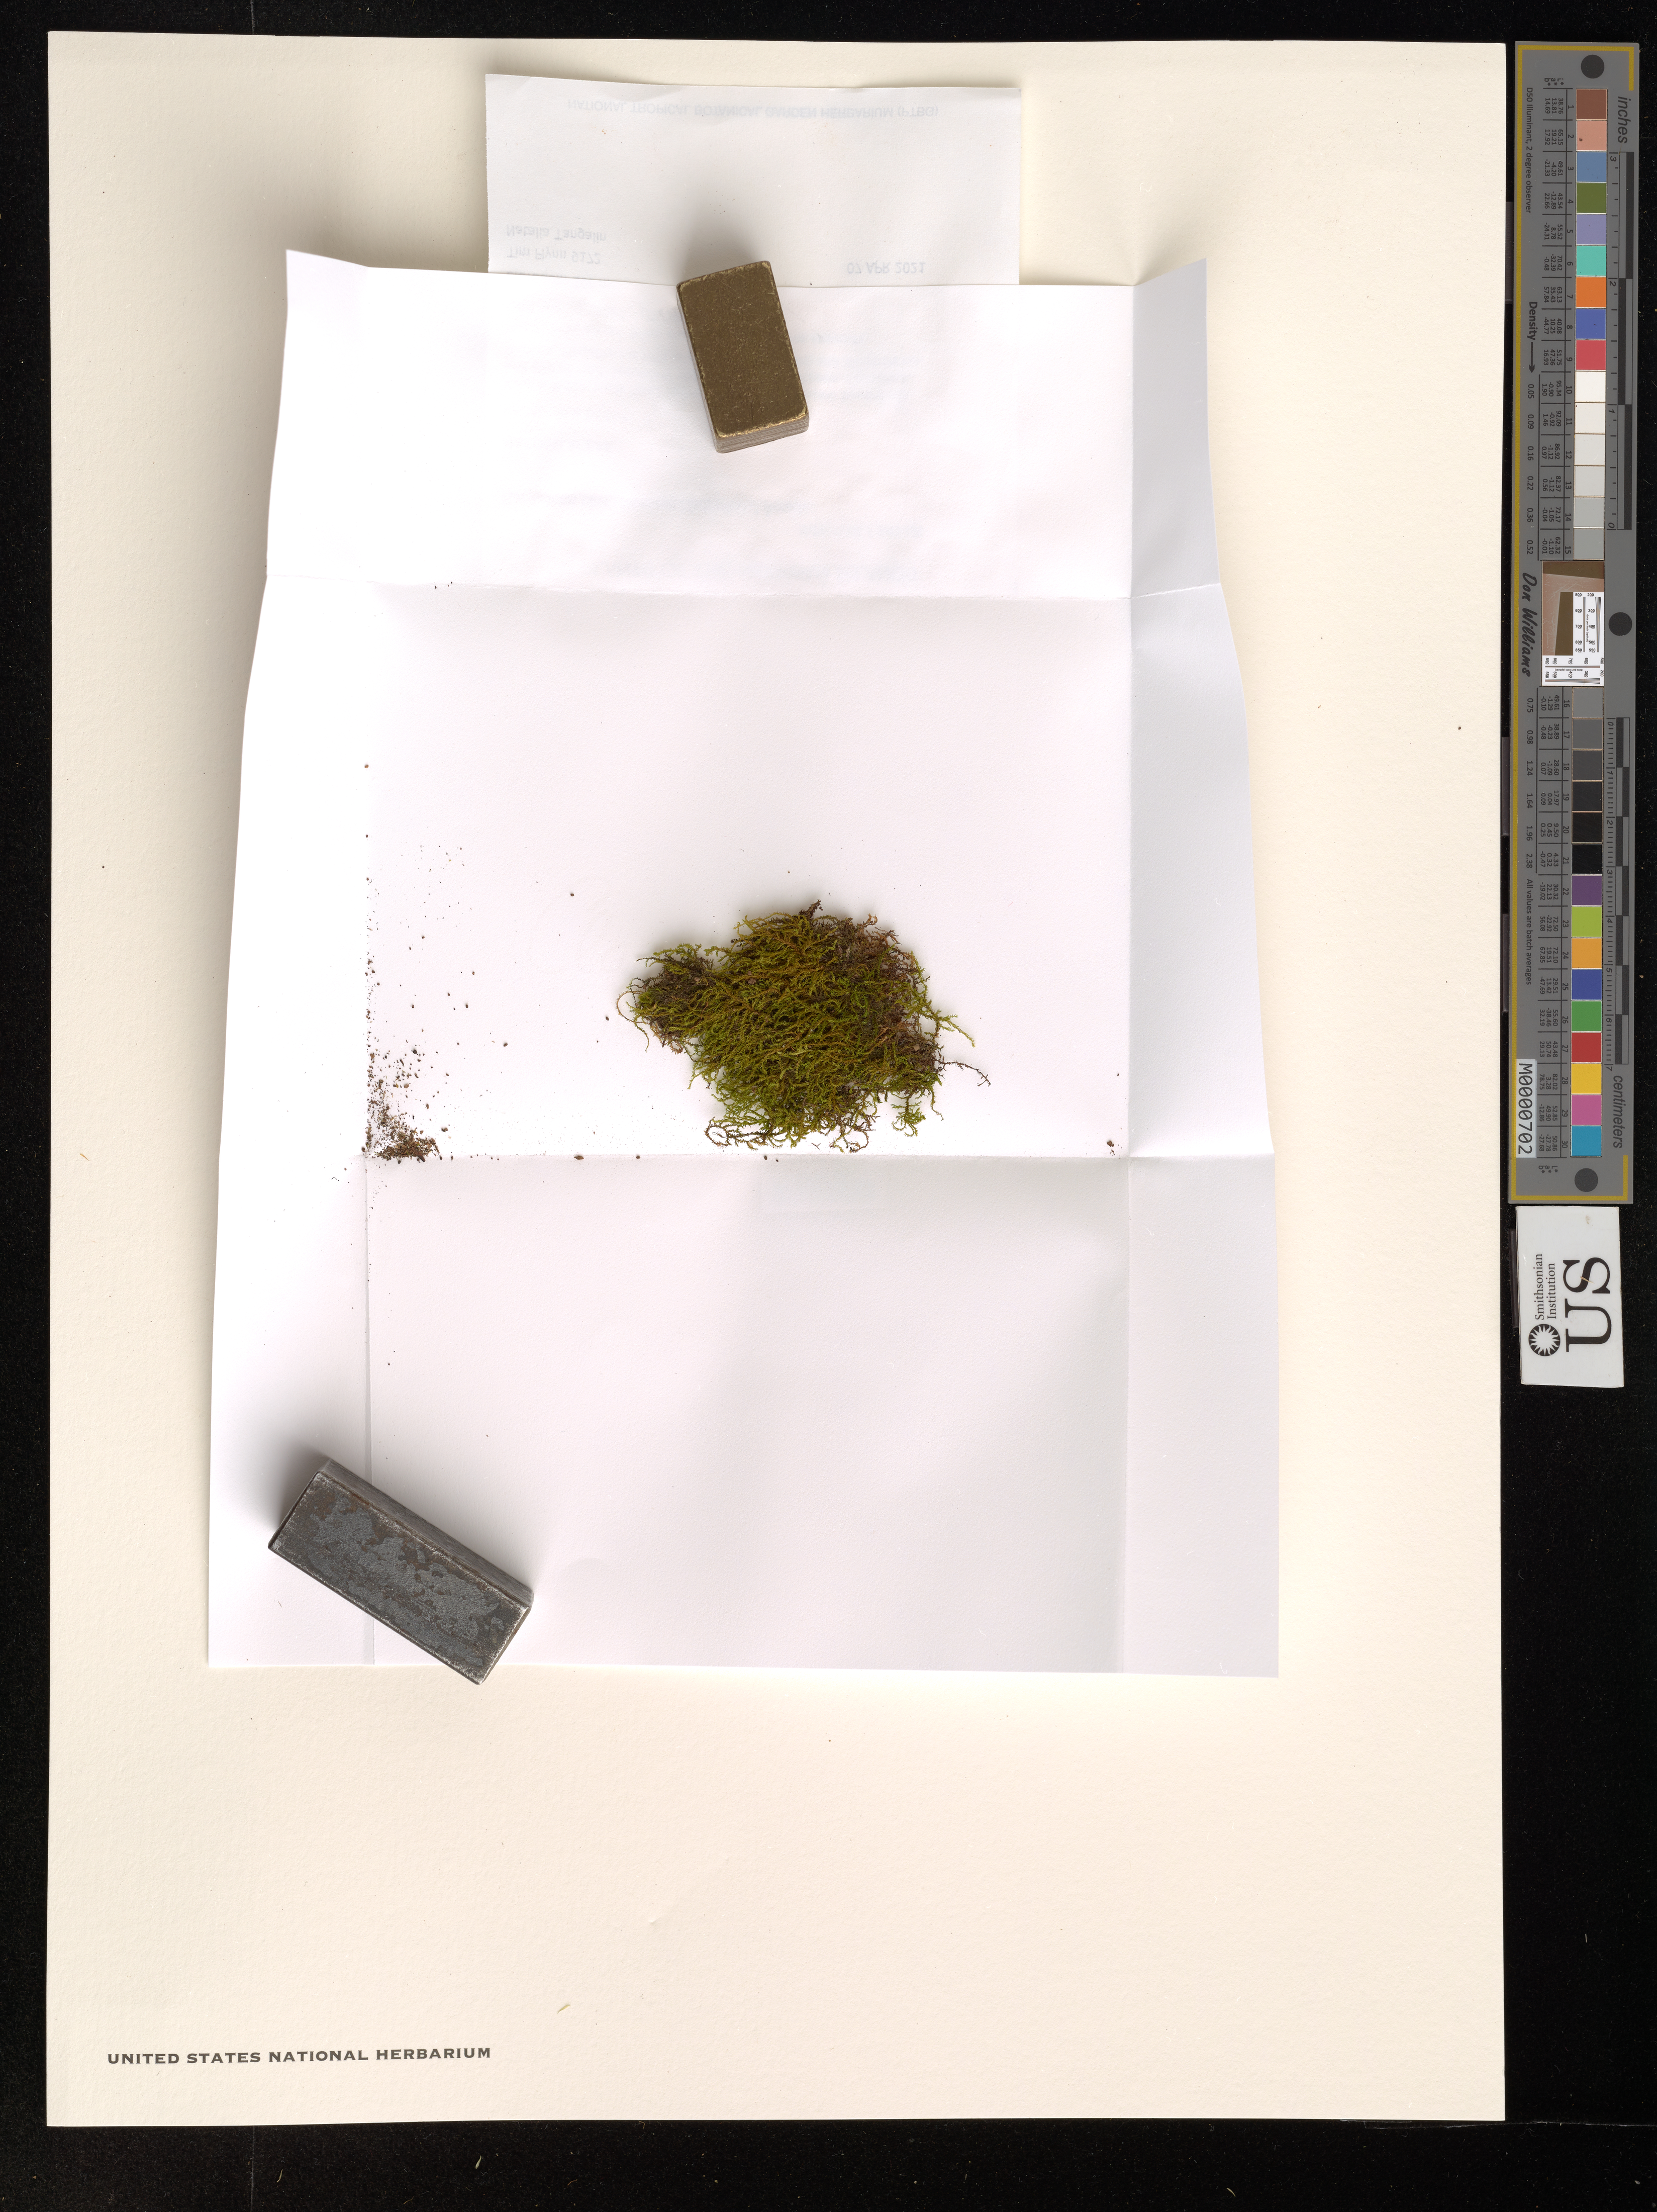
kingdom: Plantae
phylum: Bryophyta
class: Bryopsida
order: Hypnodendrales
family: Racopilaceae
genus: Racopilum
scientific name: Racopilum cuspidigerum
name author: (Schwägr.) Ångstr.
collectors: T. Flynn & N. Tangalin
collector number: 9172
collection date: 2021-04-07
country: United States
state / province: Hawaii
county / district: Kauai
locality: The Hawaiian Islands. Kauai Lihue District. Kalepa Ridge, Hulei Road, between main transmission towers site and end of road.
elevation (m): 208